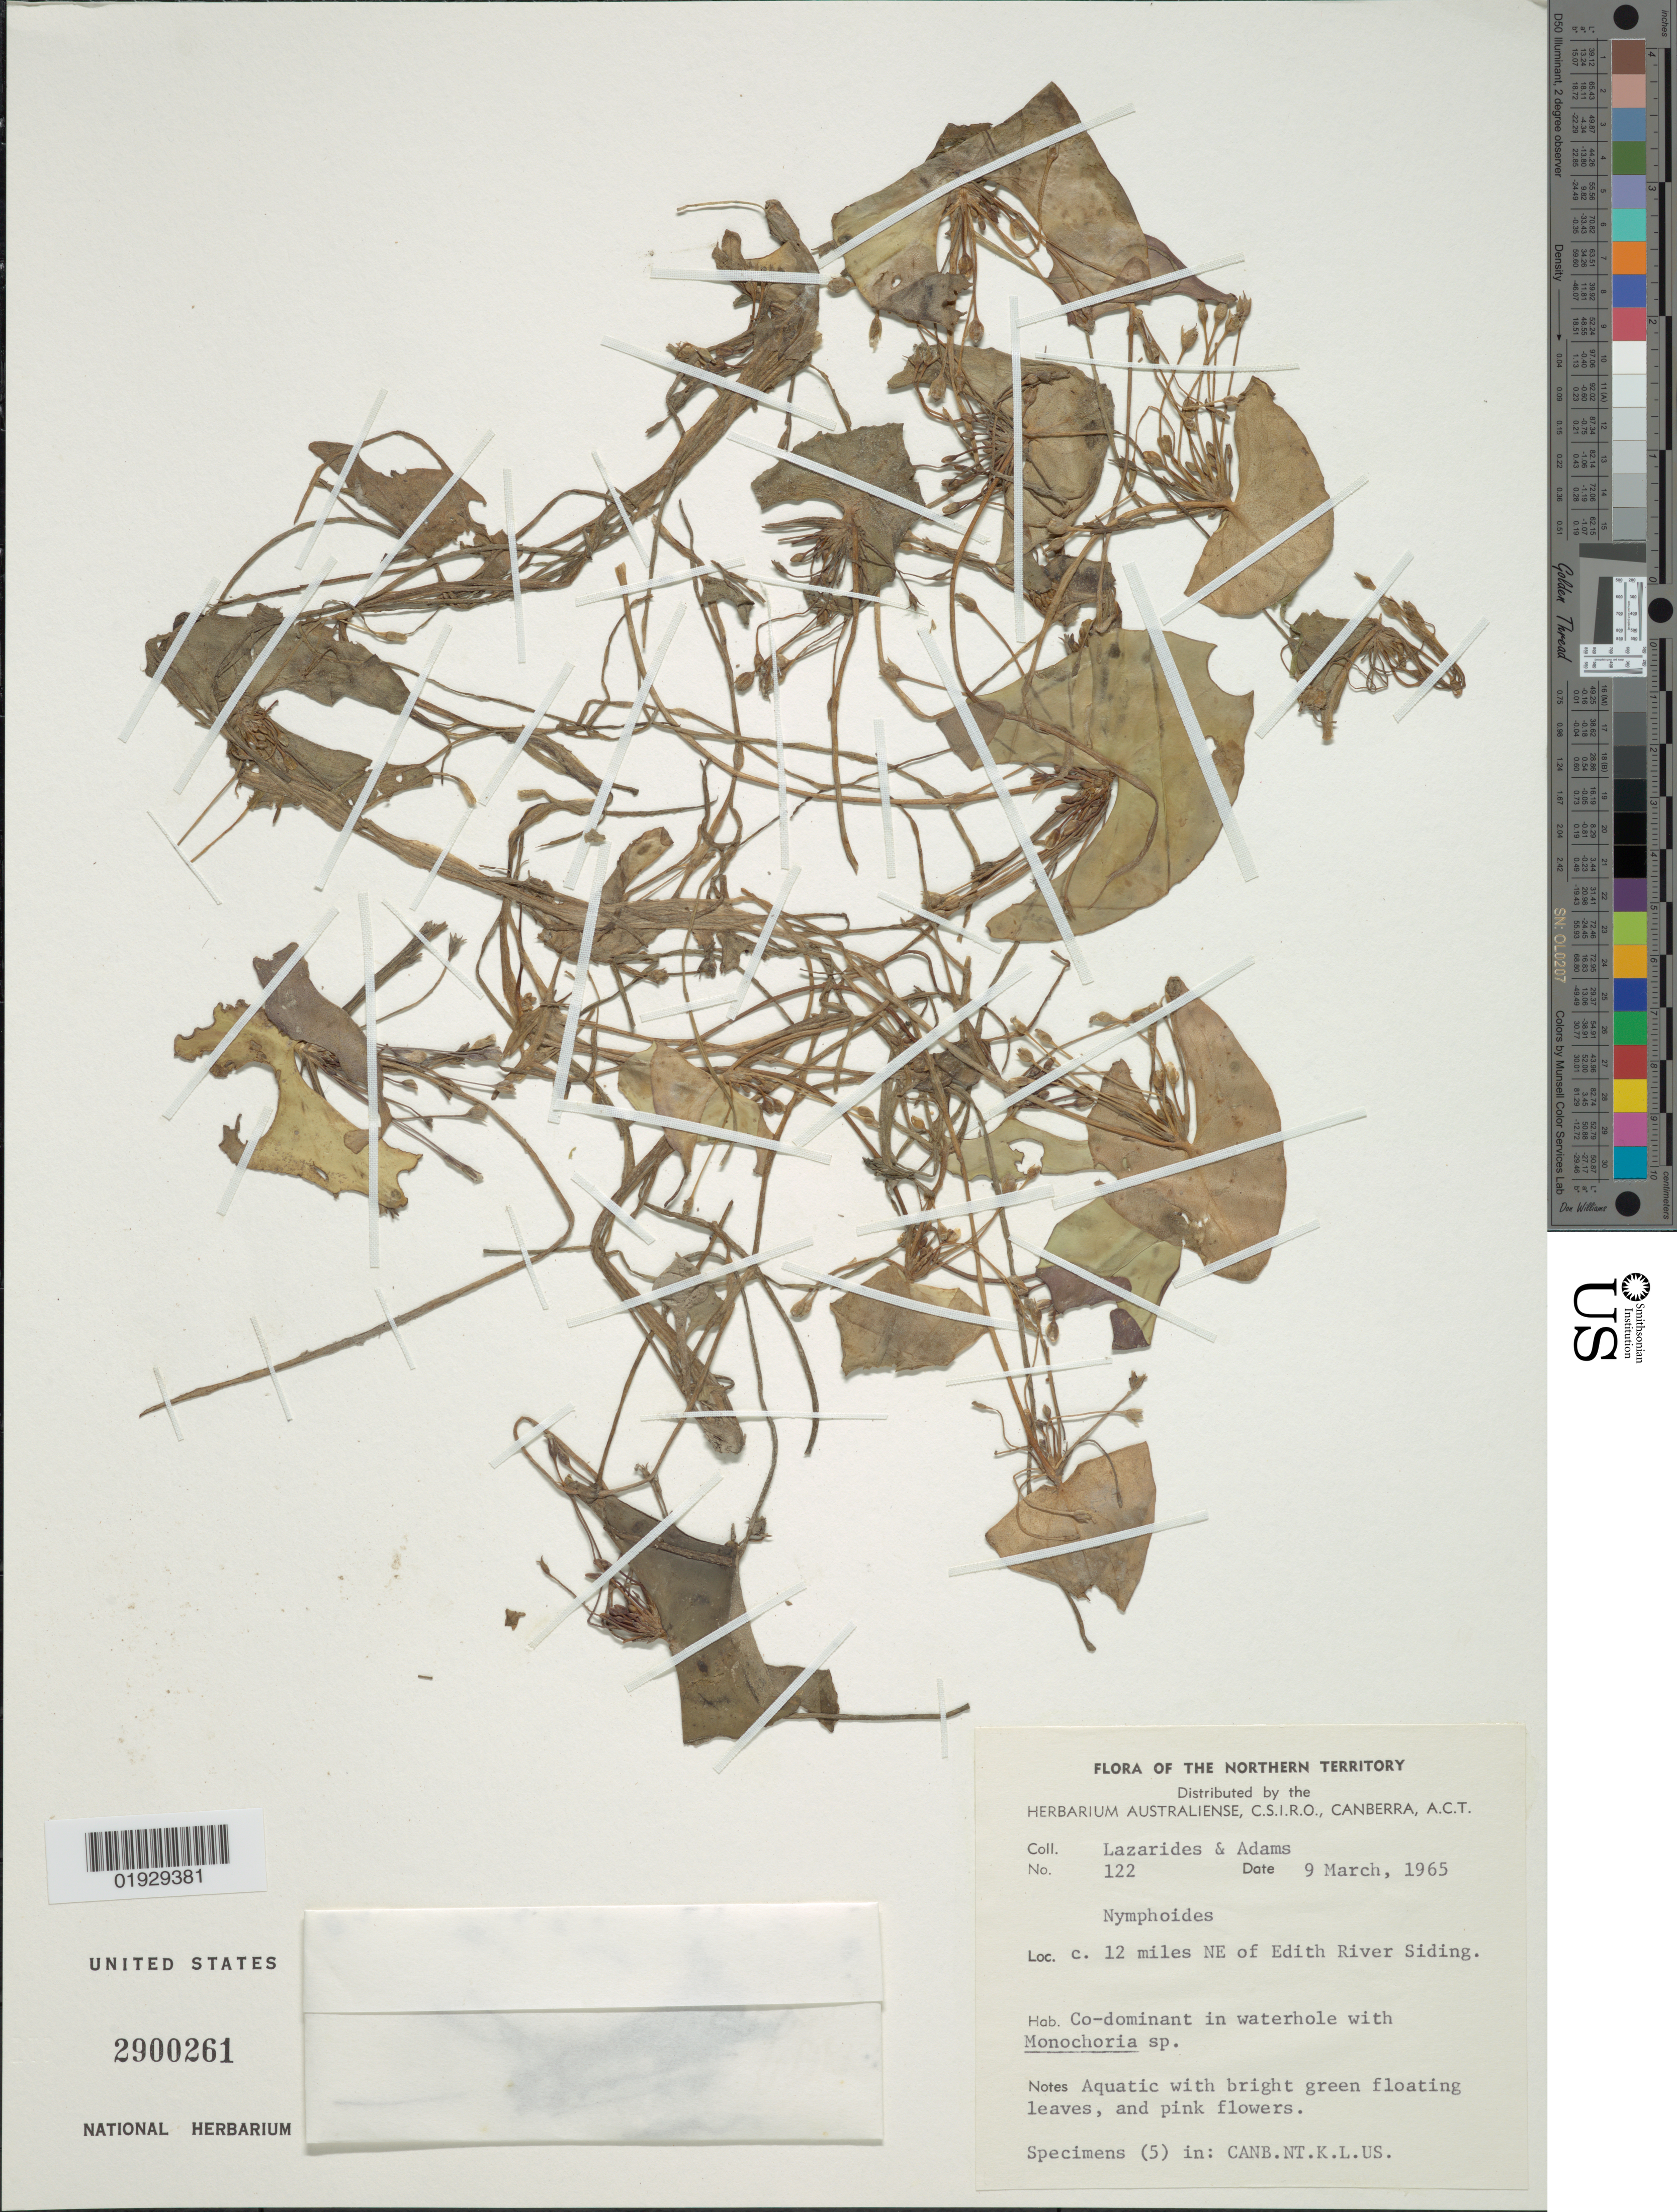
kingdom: Plantae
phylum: Tracheophyta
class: Magnoliopsida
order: Asterales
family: Menyanthaceae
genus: Nymphoides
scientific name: Nymphoides sp.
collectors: M. Lazarides & Adams, --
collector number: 122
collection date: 1965-03-09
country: Australia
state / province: Northern Territory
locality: C. 12 miles NE of Edith River Siding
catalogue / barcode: US 2900261